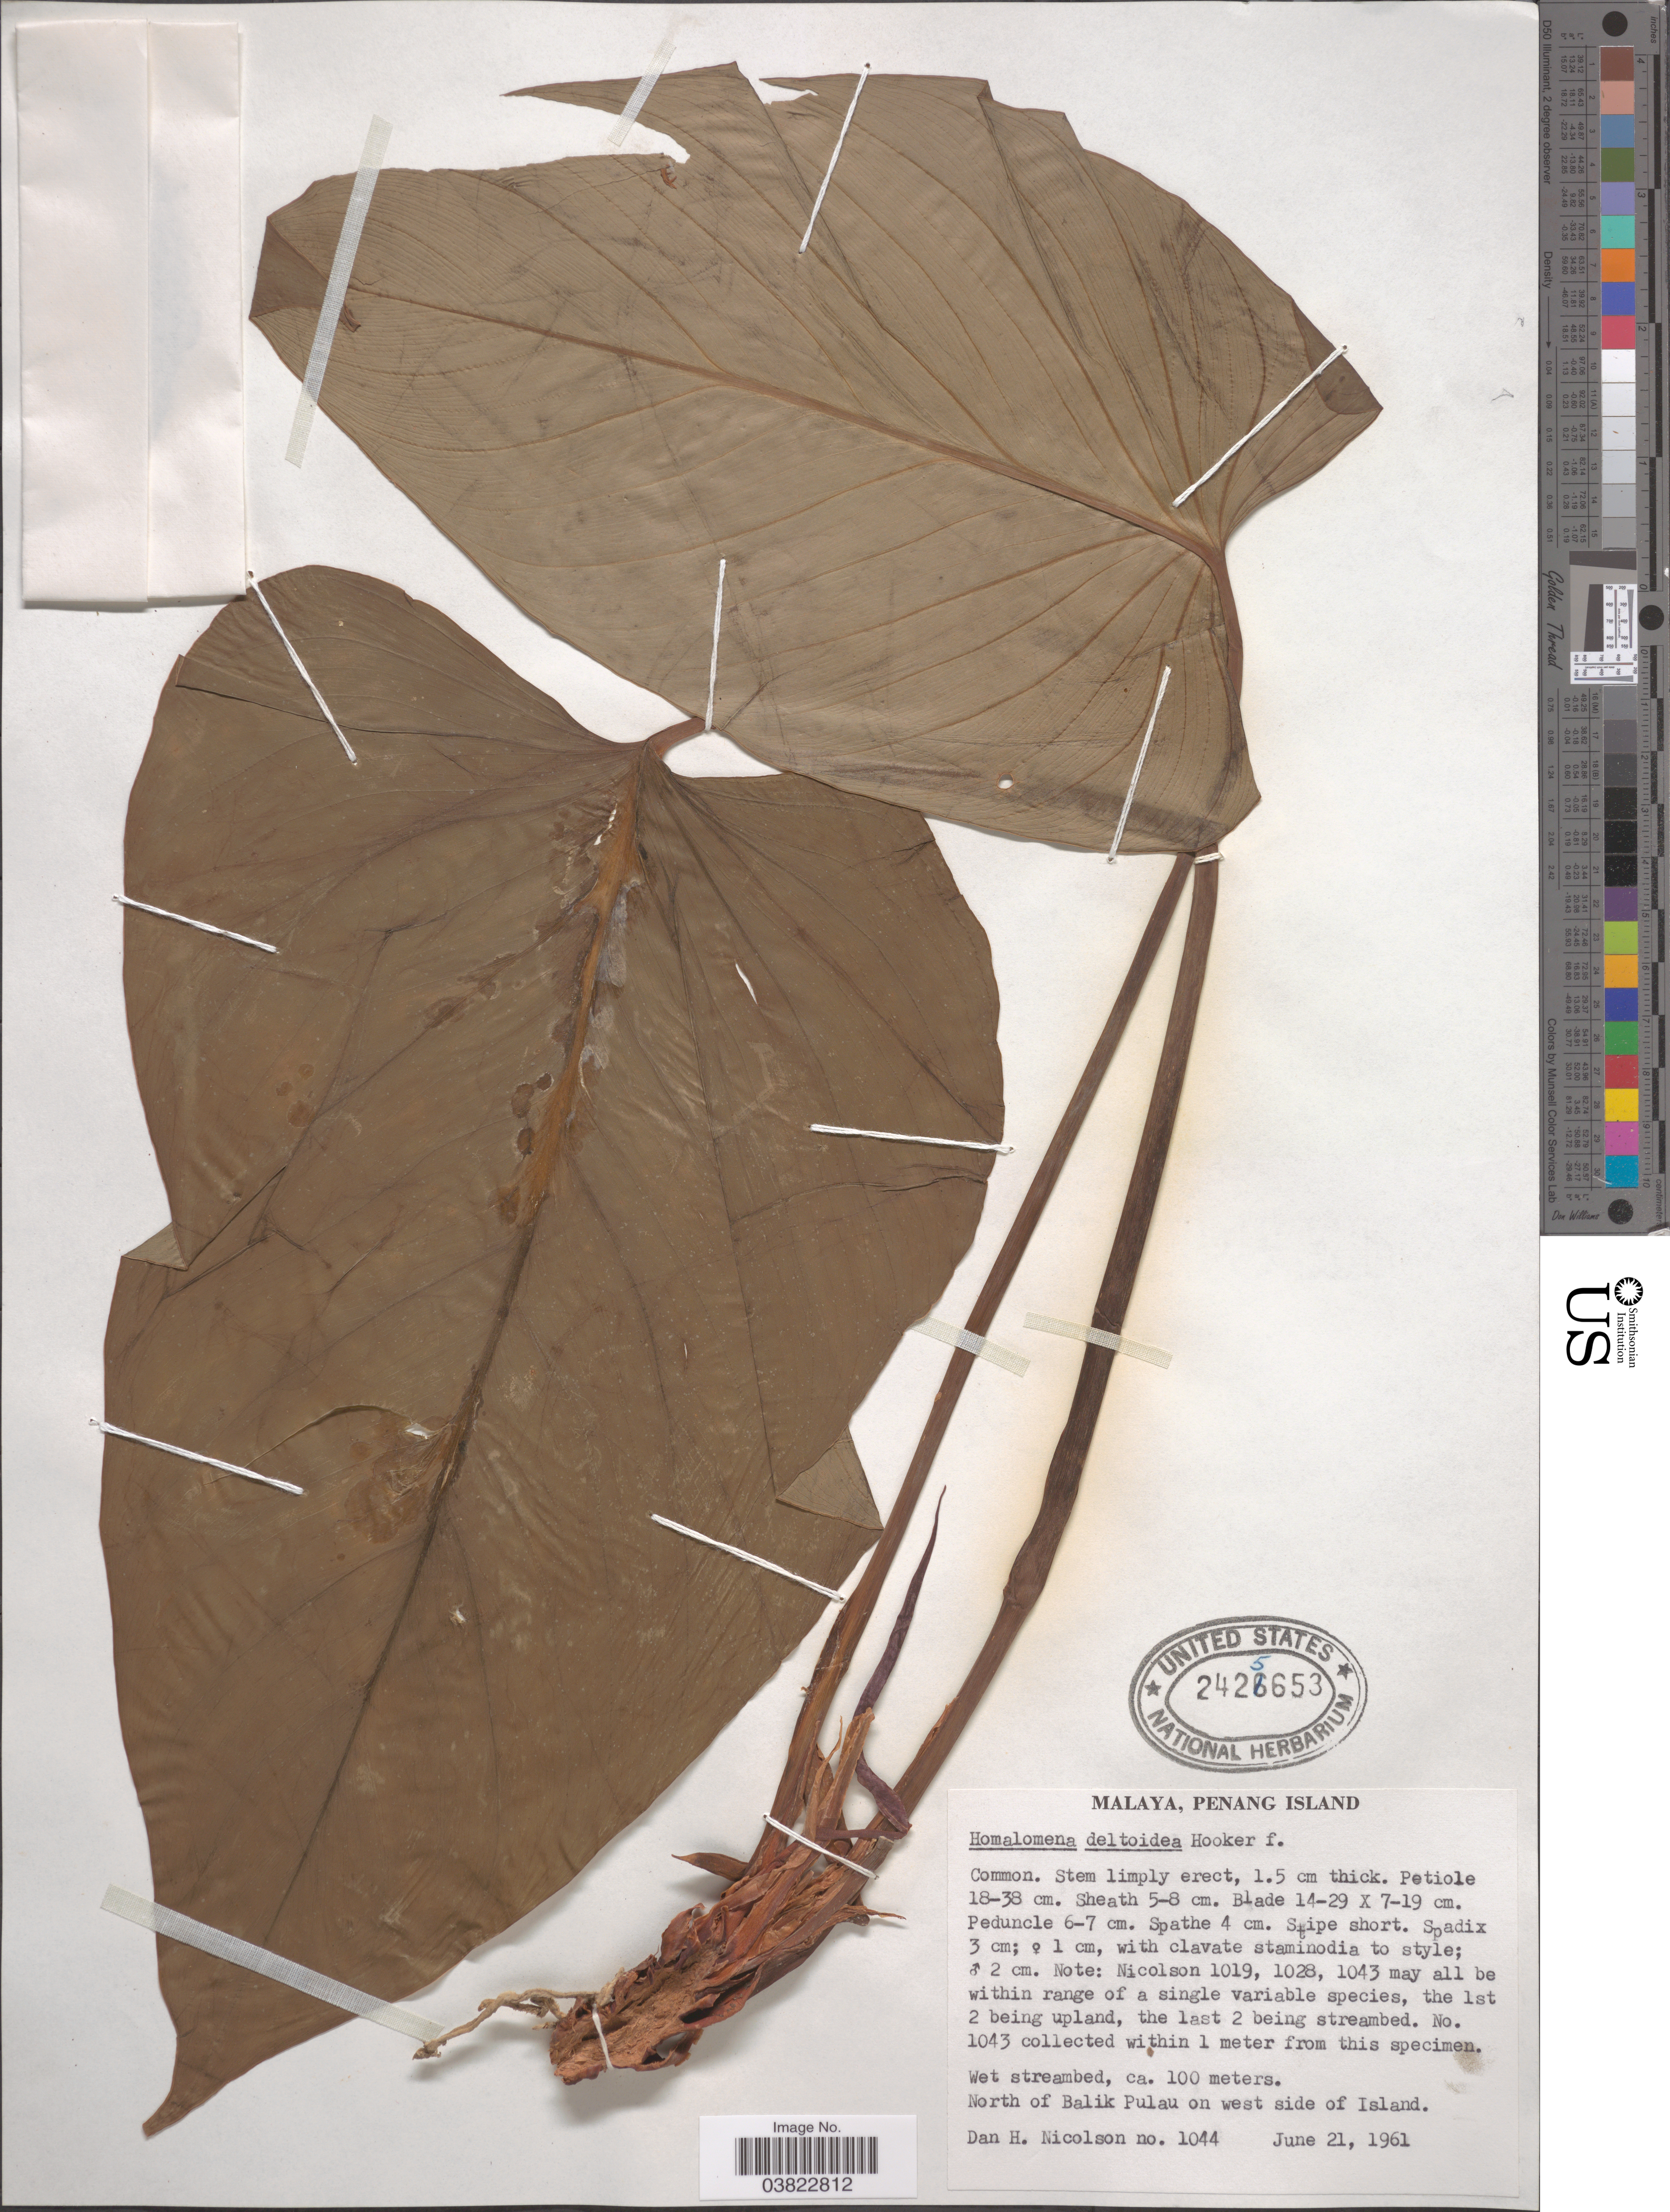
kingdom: Plantae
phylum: Tracheophyta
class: Liliopsida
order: Alismatales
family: Araceae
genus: Homalomena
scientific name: Homalomena deltoidea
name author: Hook. f.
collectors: D. H. Nicolson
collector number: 1044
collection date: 1961-06-21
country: Malaysia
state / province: Pinang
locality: Malaya, penang Island. North of Balik Pulau on west side of Island.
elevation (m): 100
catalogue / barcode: US 2425653